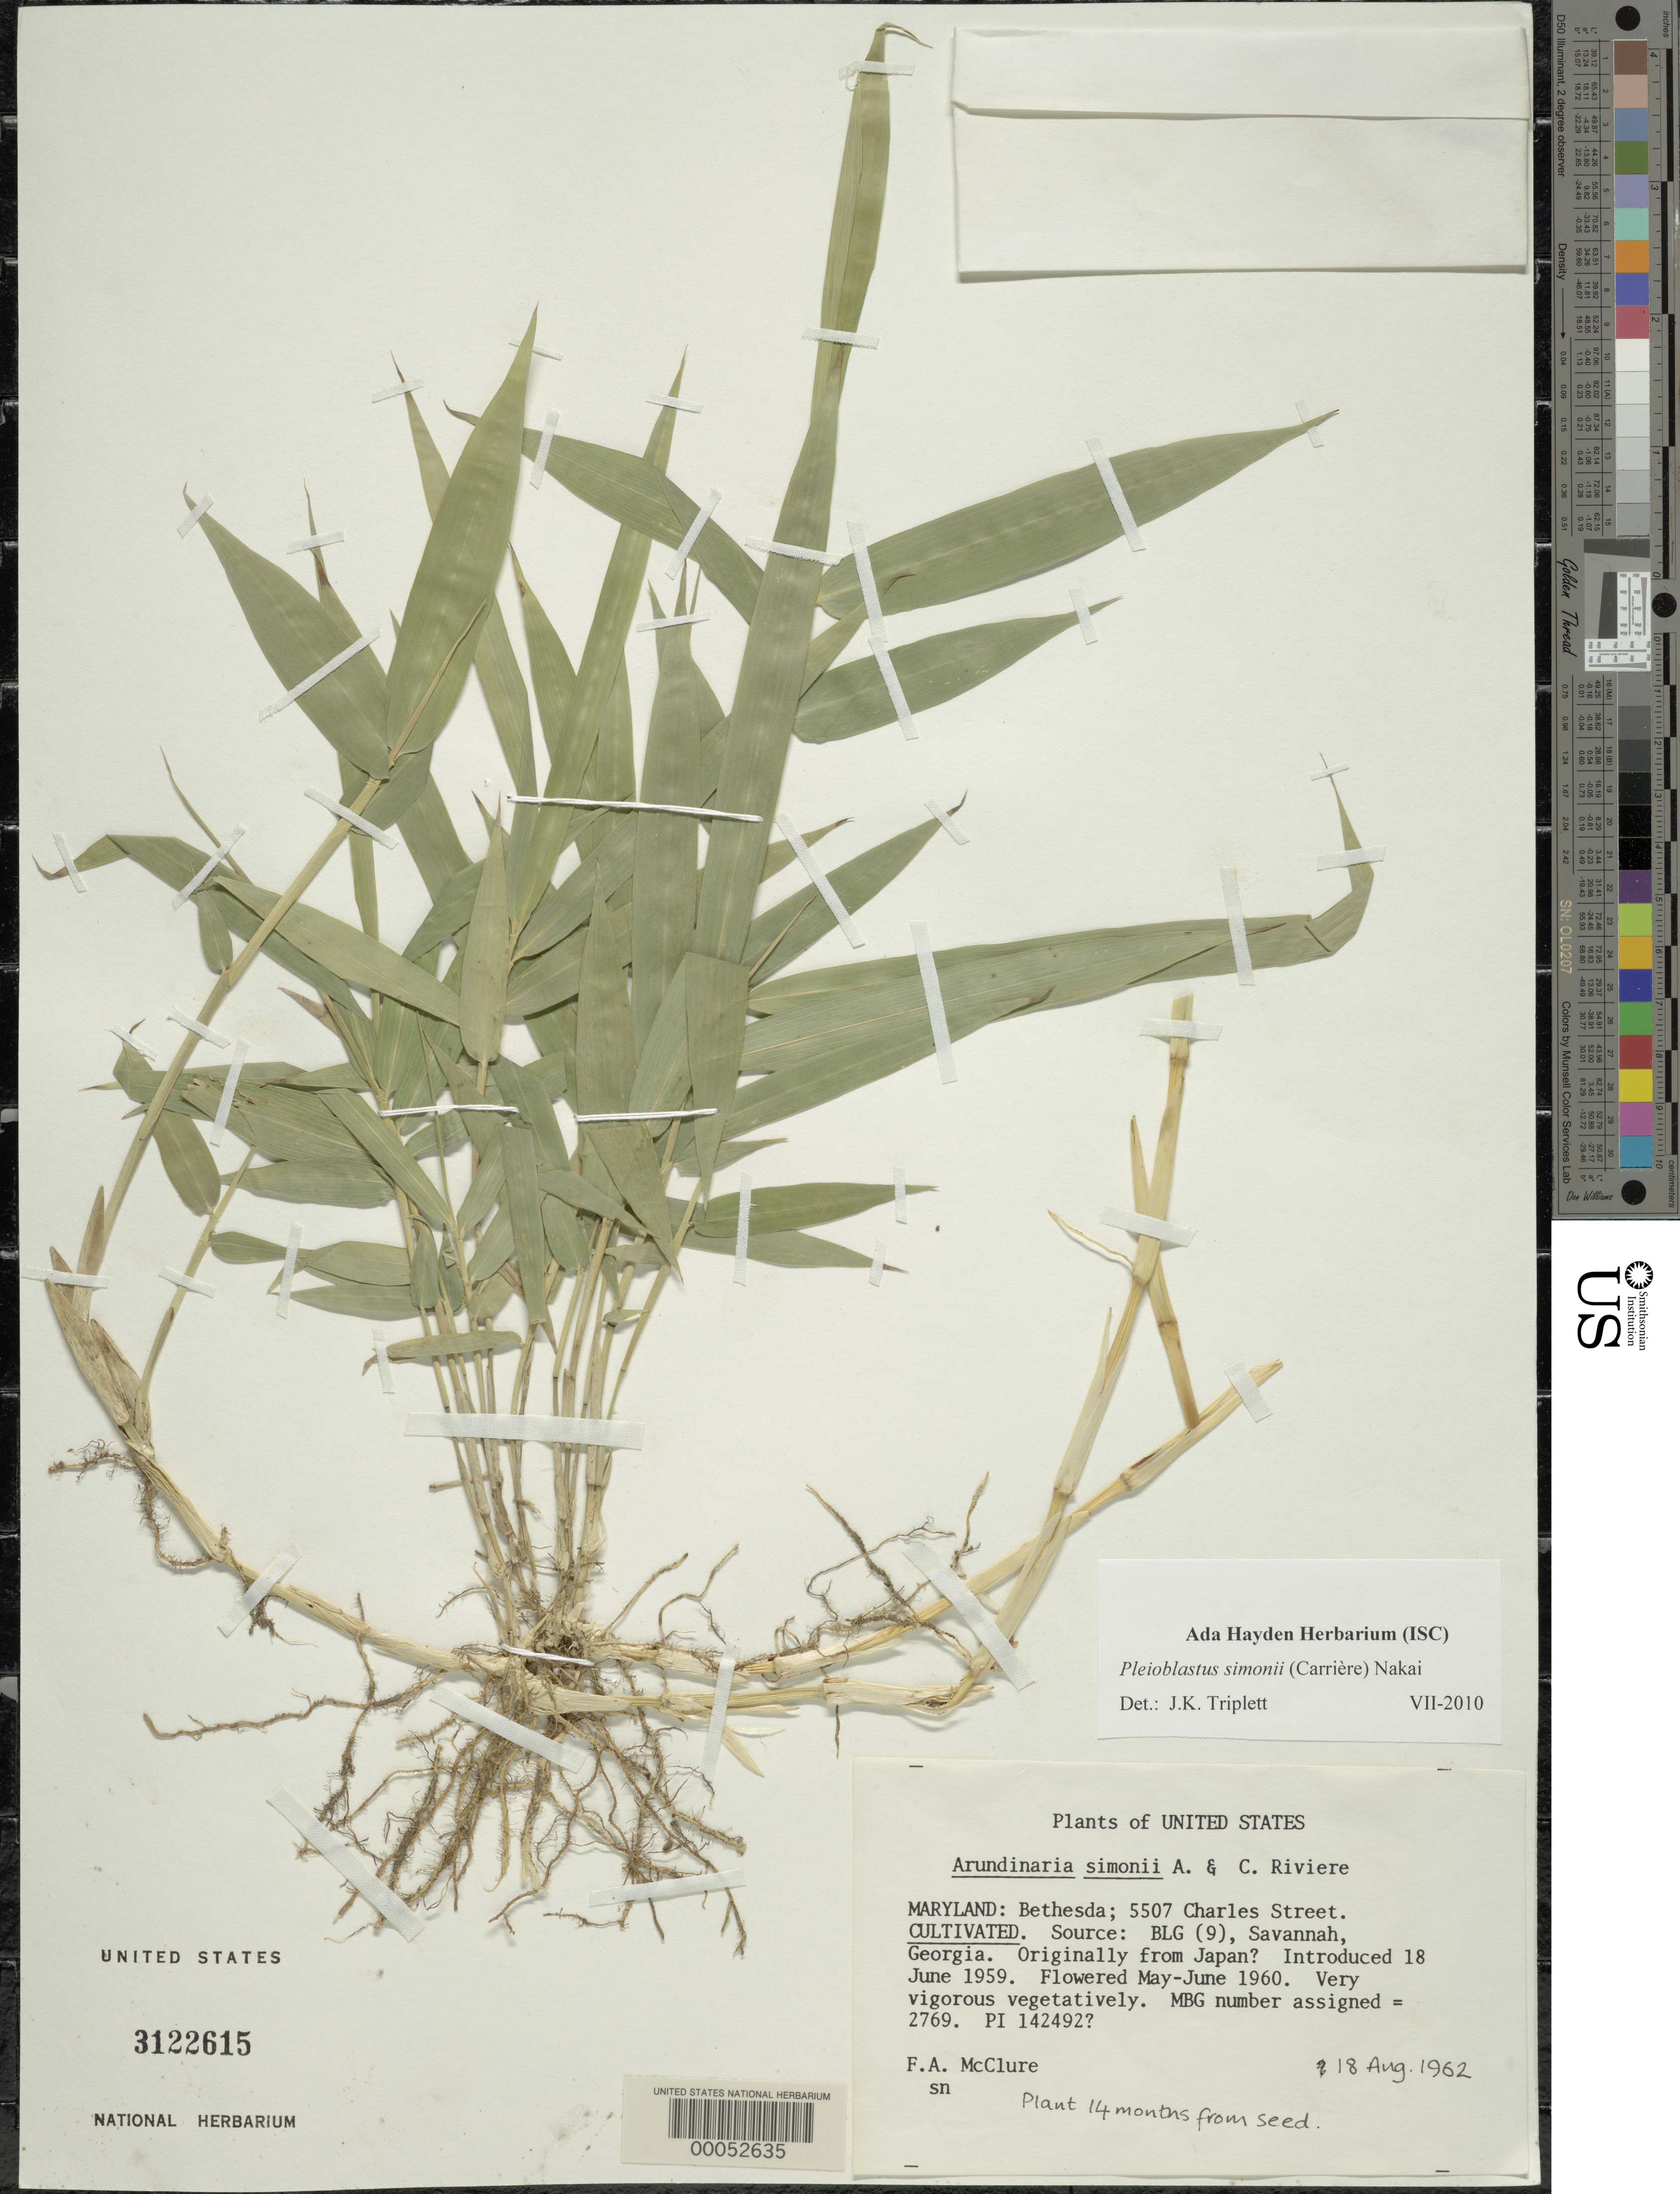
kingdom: Plantae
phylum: Tracheophyta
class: Liliopsida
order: Poales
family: Poaceae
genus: Pleioblastus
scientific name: Pleioblastus simonii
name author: (Carrière) Nakai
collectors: F. A. McClure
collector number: MBG 2769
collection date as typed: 18 Aug 1962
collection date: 1962-08-18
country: United States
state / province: Maryland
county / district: Montgomery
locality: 5507 Charles Street, Bethesda (McClure's garden)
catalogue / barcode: US 3122615